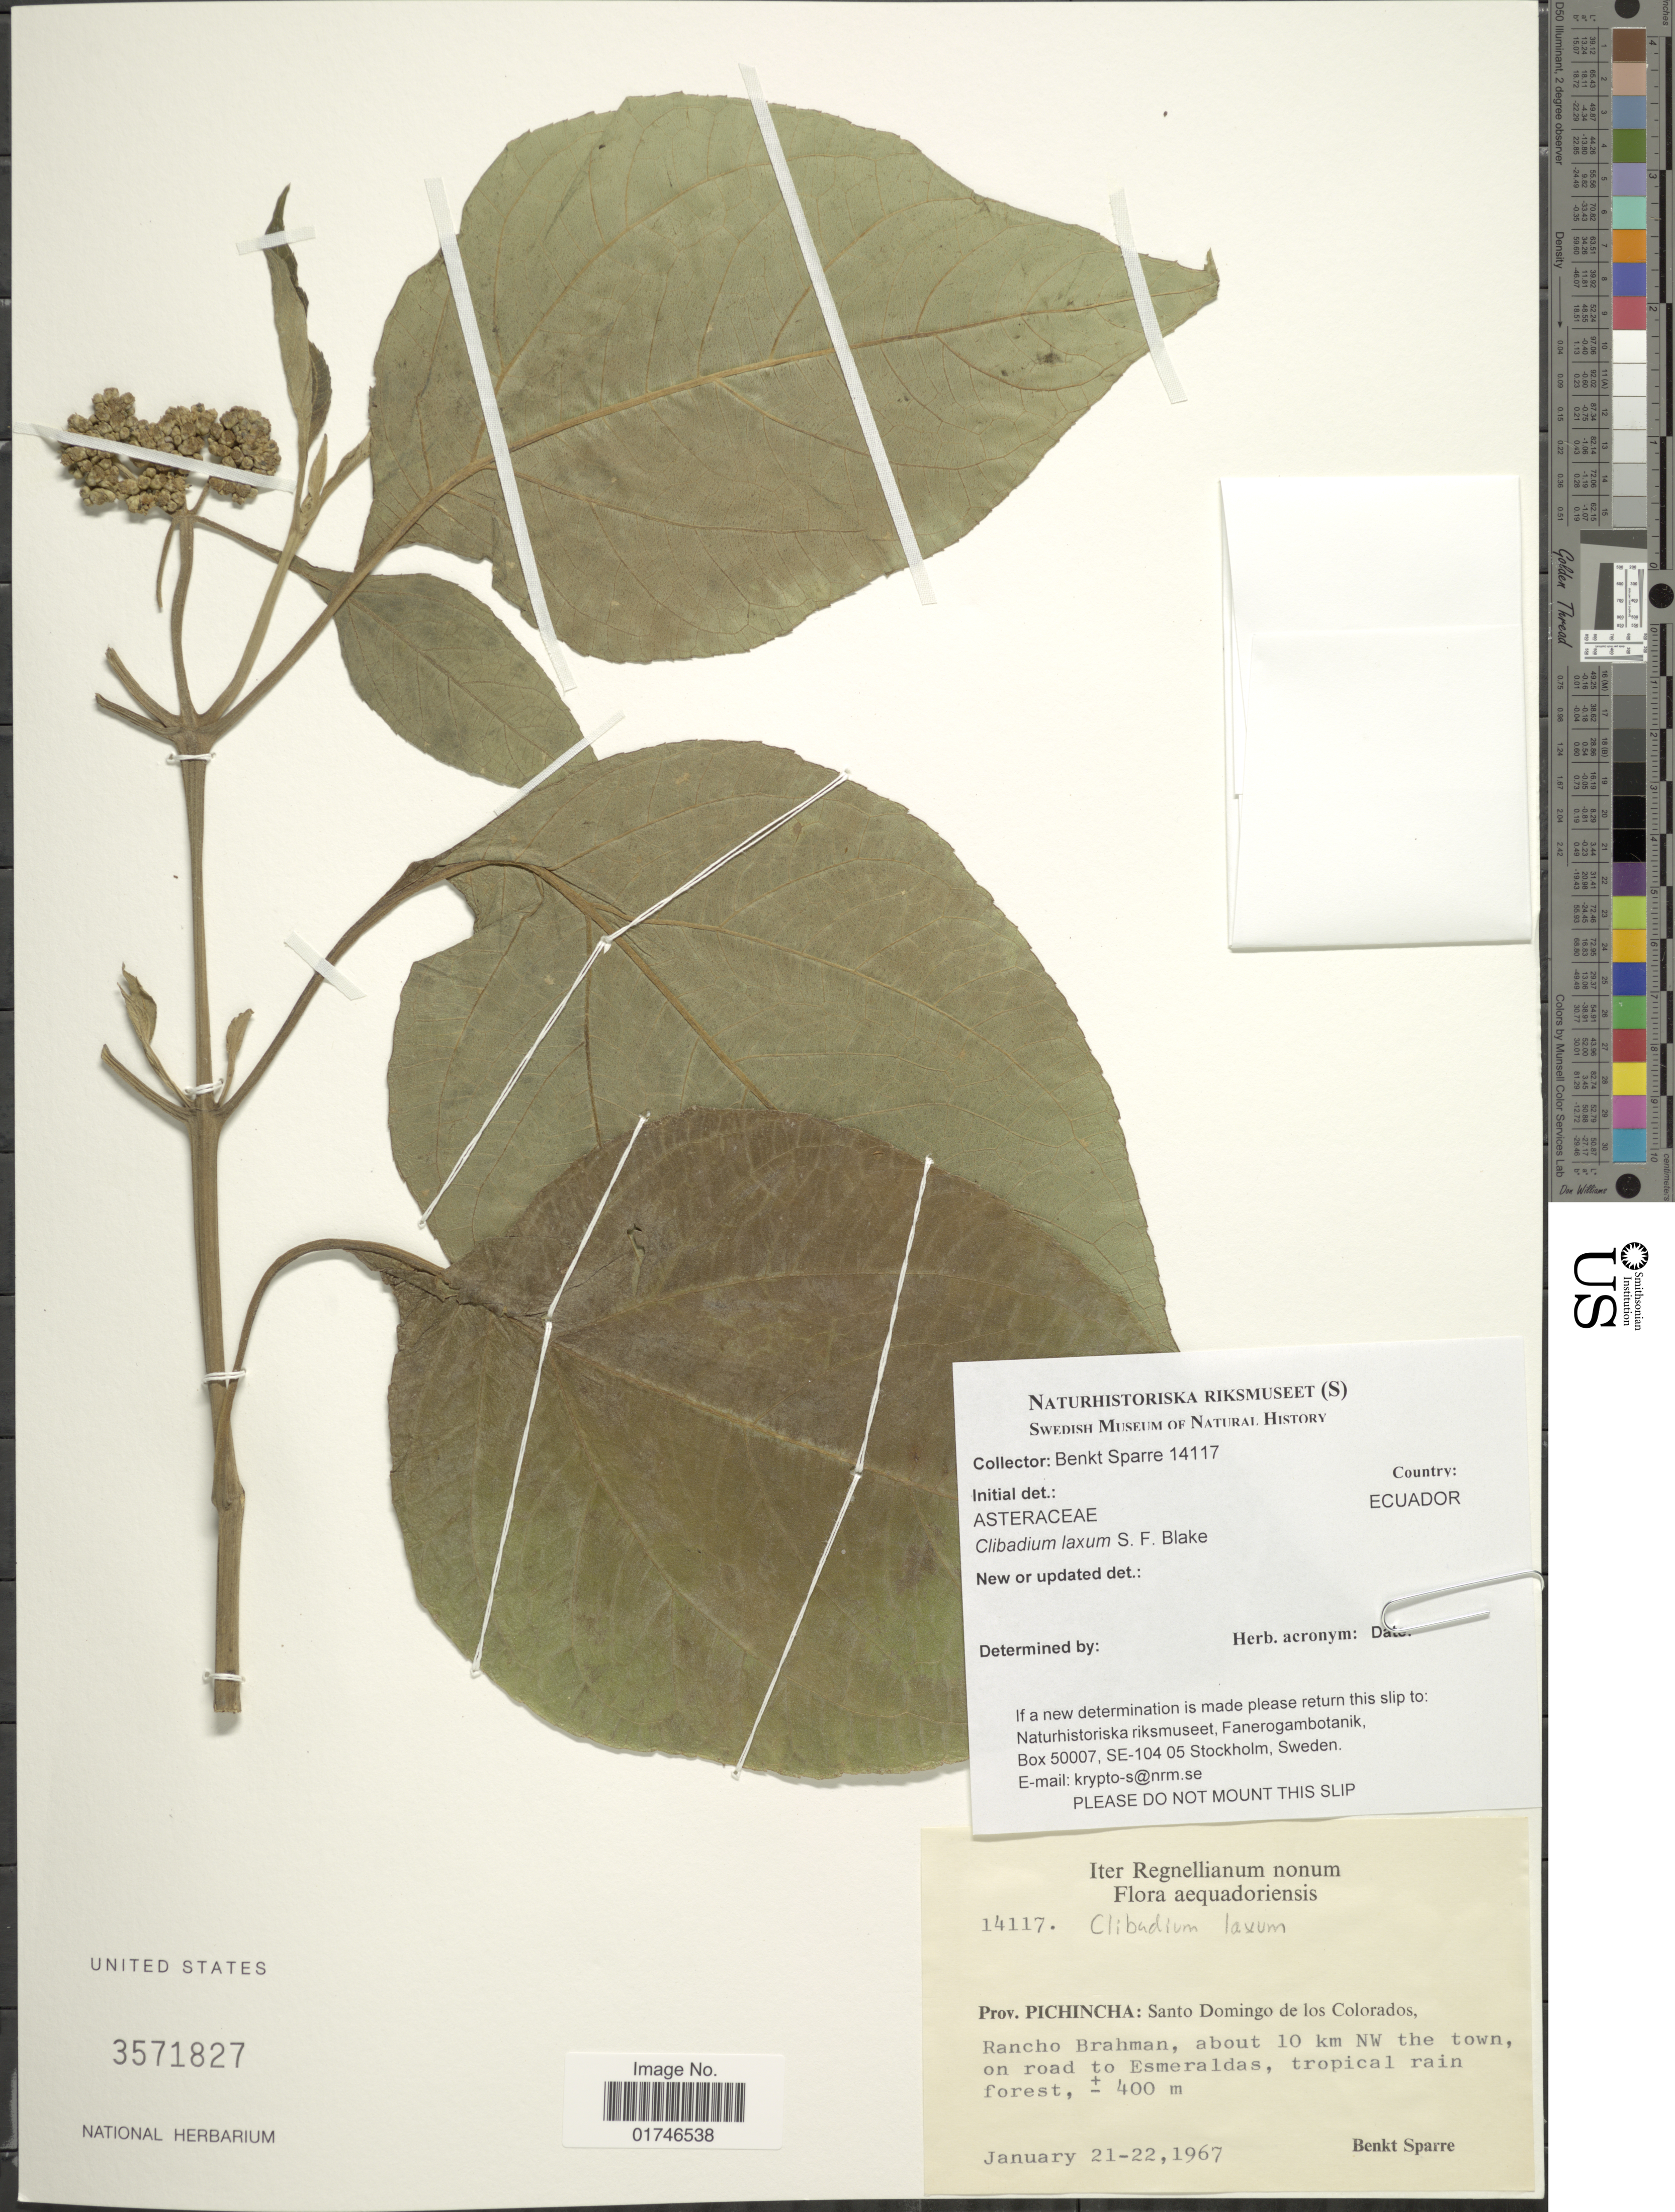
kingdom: Plantae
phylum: Tracheophyta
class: Magnoliopsida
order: Asterales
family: Asteraceae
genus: Clibadium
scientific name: Clibadium laxum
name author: S.F. Blake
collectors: B. Sparre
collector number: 14117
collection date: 1967-01-21/1967-01-22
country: Ecuador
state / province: Pichincha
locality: Prov. Pichincha: Santa Domingo de los Colorados. Rancho Brahman, about 10 km NW the town, on road to Esmeraldas, tropical rain forest.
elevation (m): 400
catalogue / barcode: US 3571827